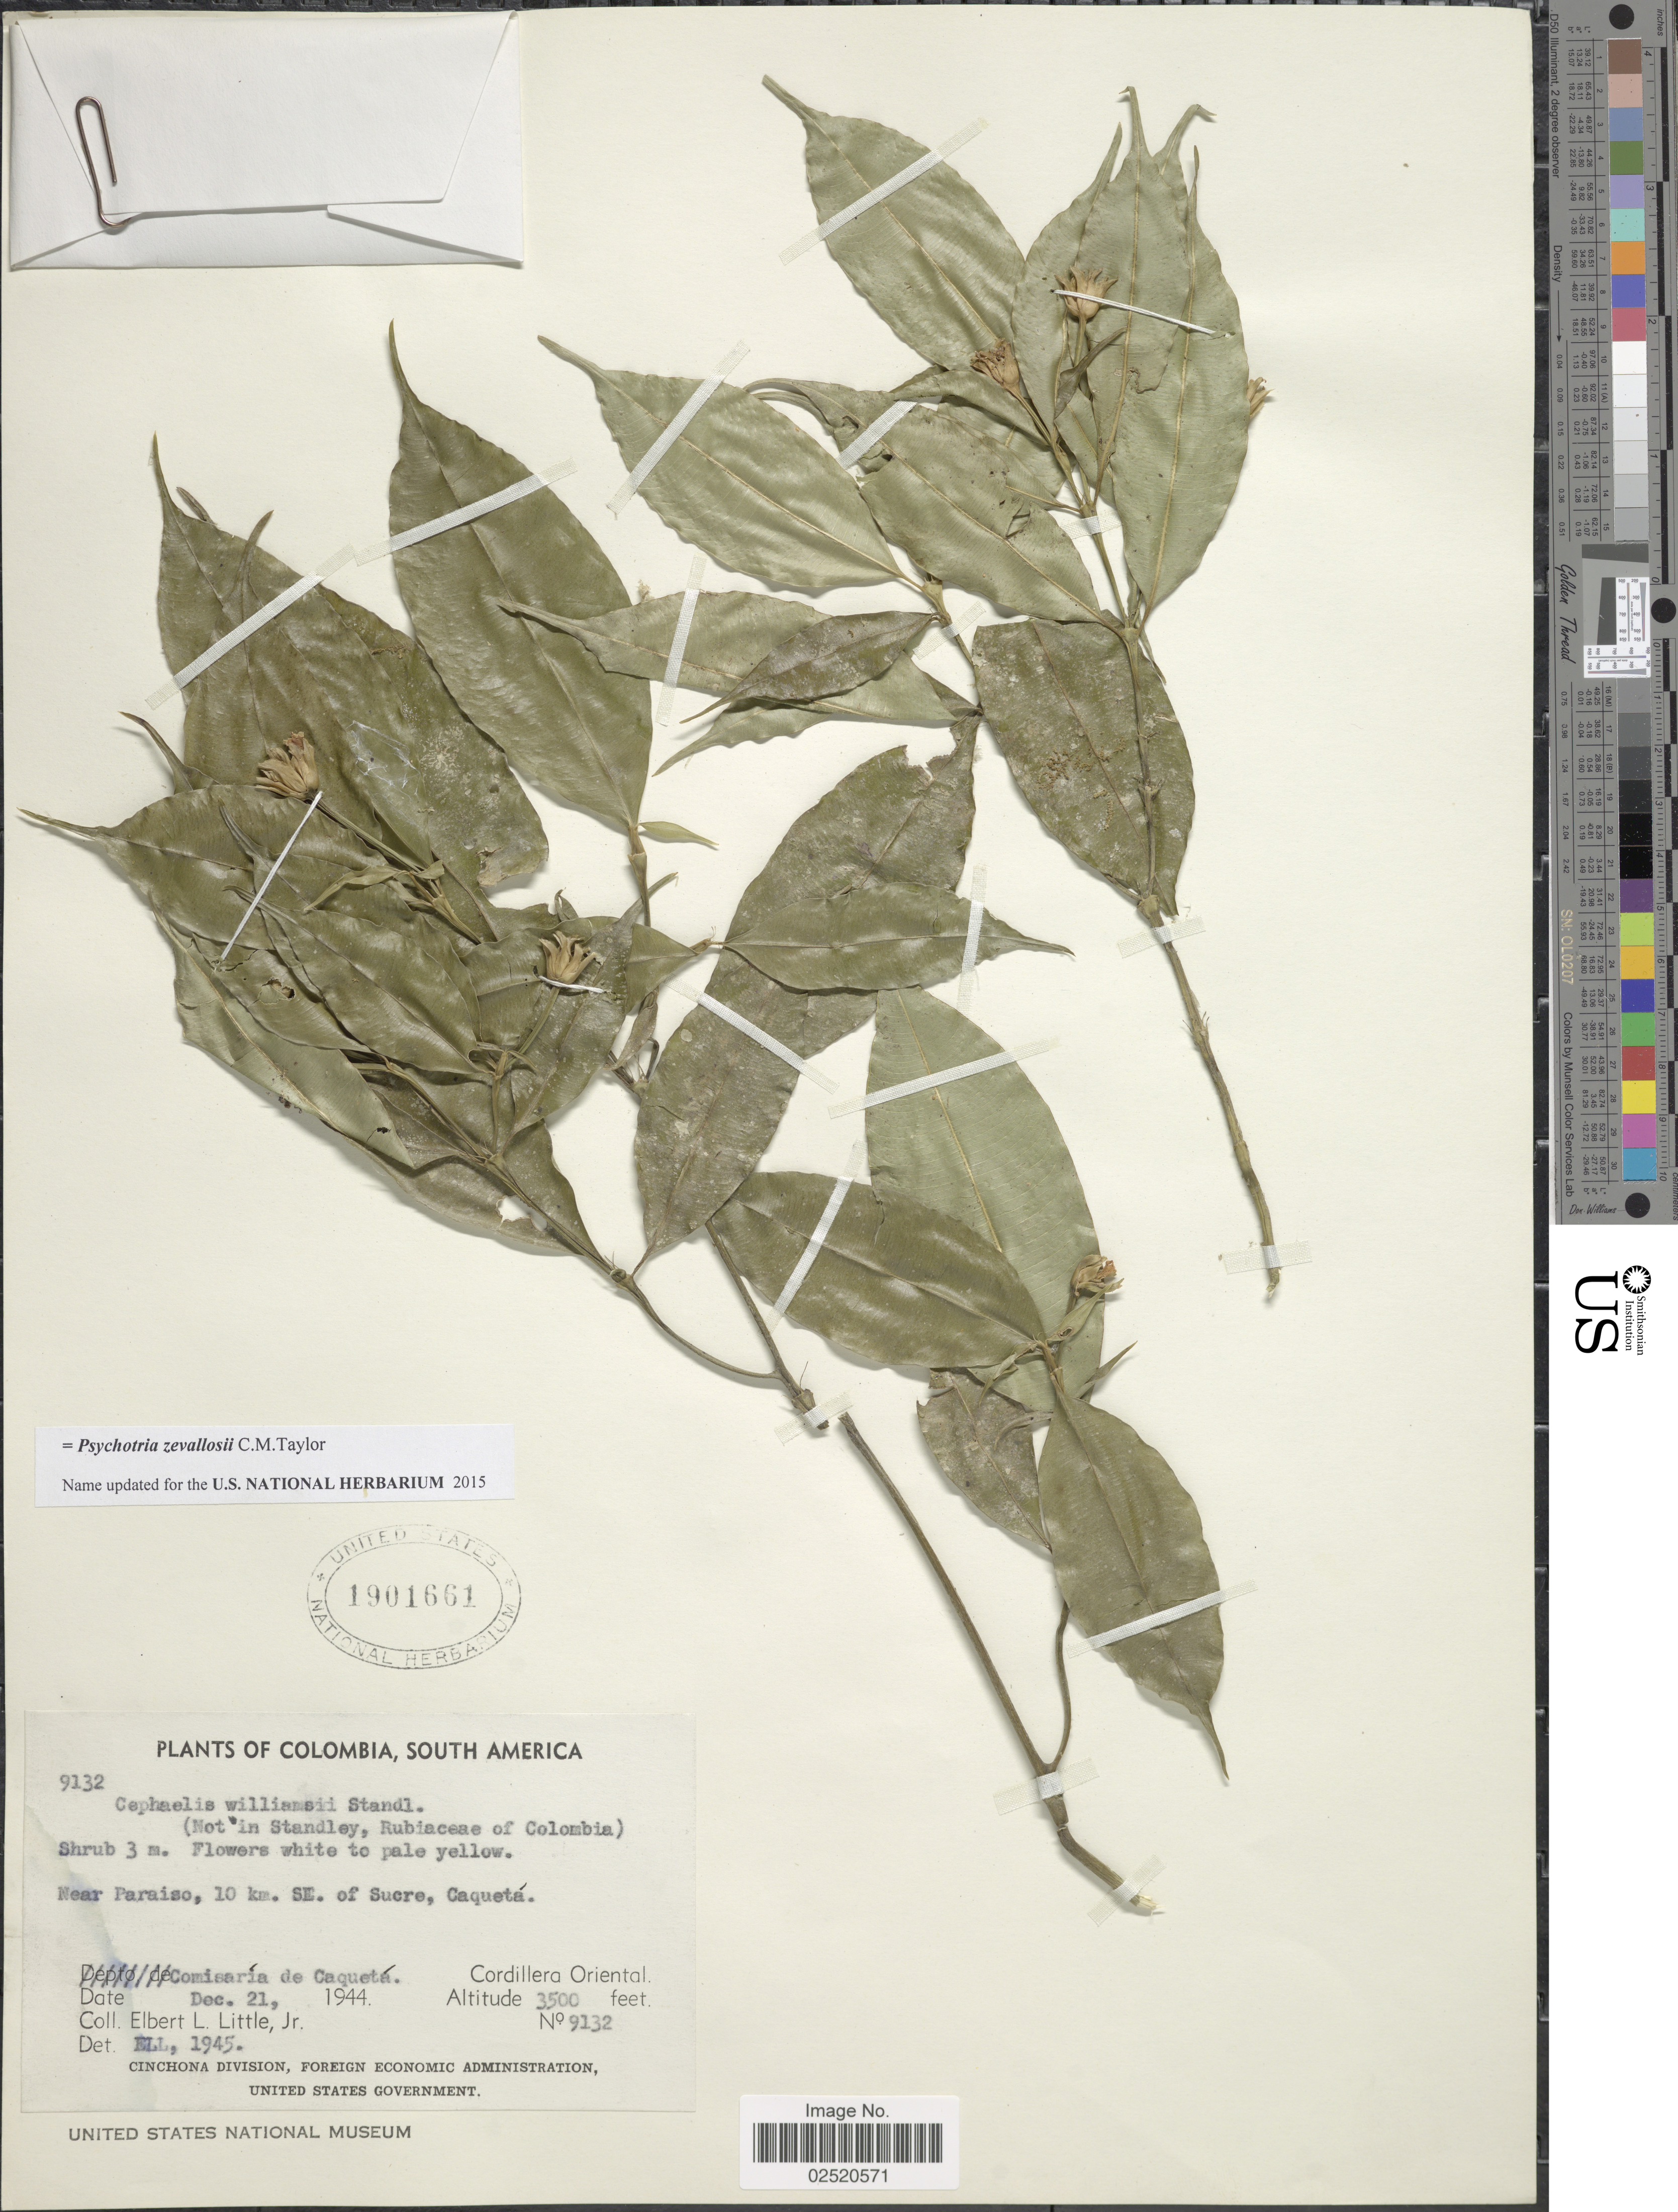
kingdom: Plantae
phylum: Tracheophyta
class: Magnoliopsida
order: Gentianales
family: Rubiaceae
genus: Psychotria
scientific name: Psychotria zevallosii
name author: C.M. Taylor in Brako & Zarucchi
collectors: E. L. Little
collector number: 9132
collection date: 1944-12-21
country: Colombia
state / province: Caquetá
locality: Near Paraiso, 10 km. SE. of Sucre, Caquetá, Cordillera Oriental.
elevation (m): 1067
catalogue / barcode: US 1901661